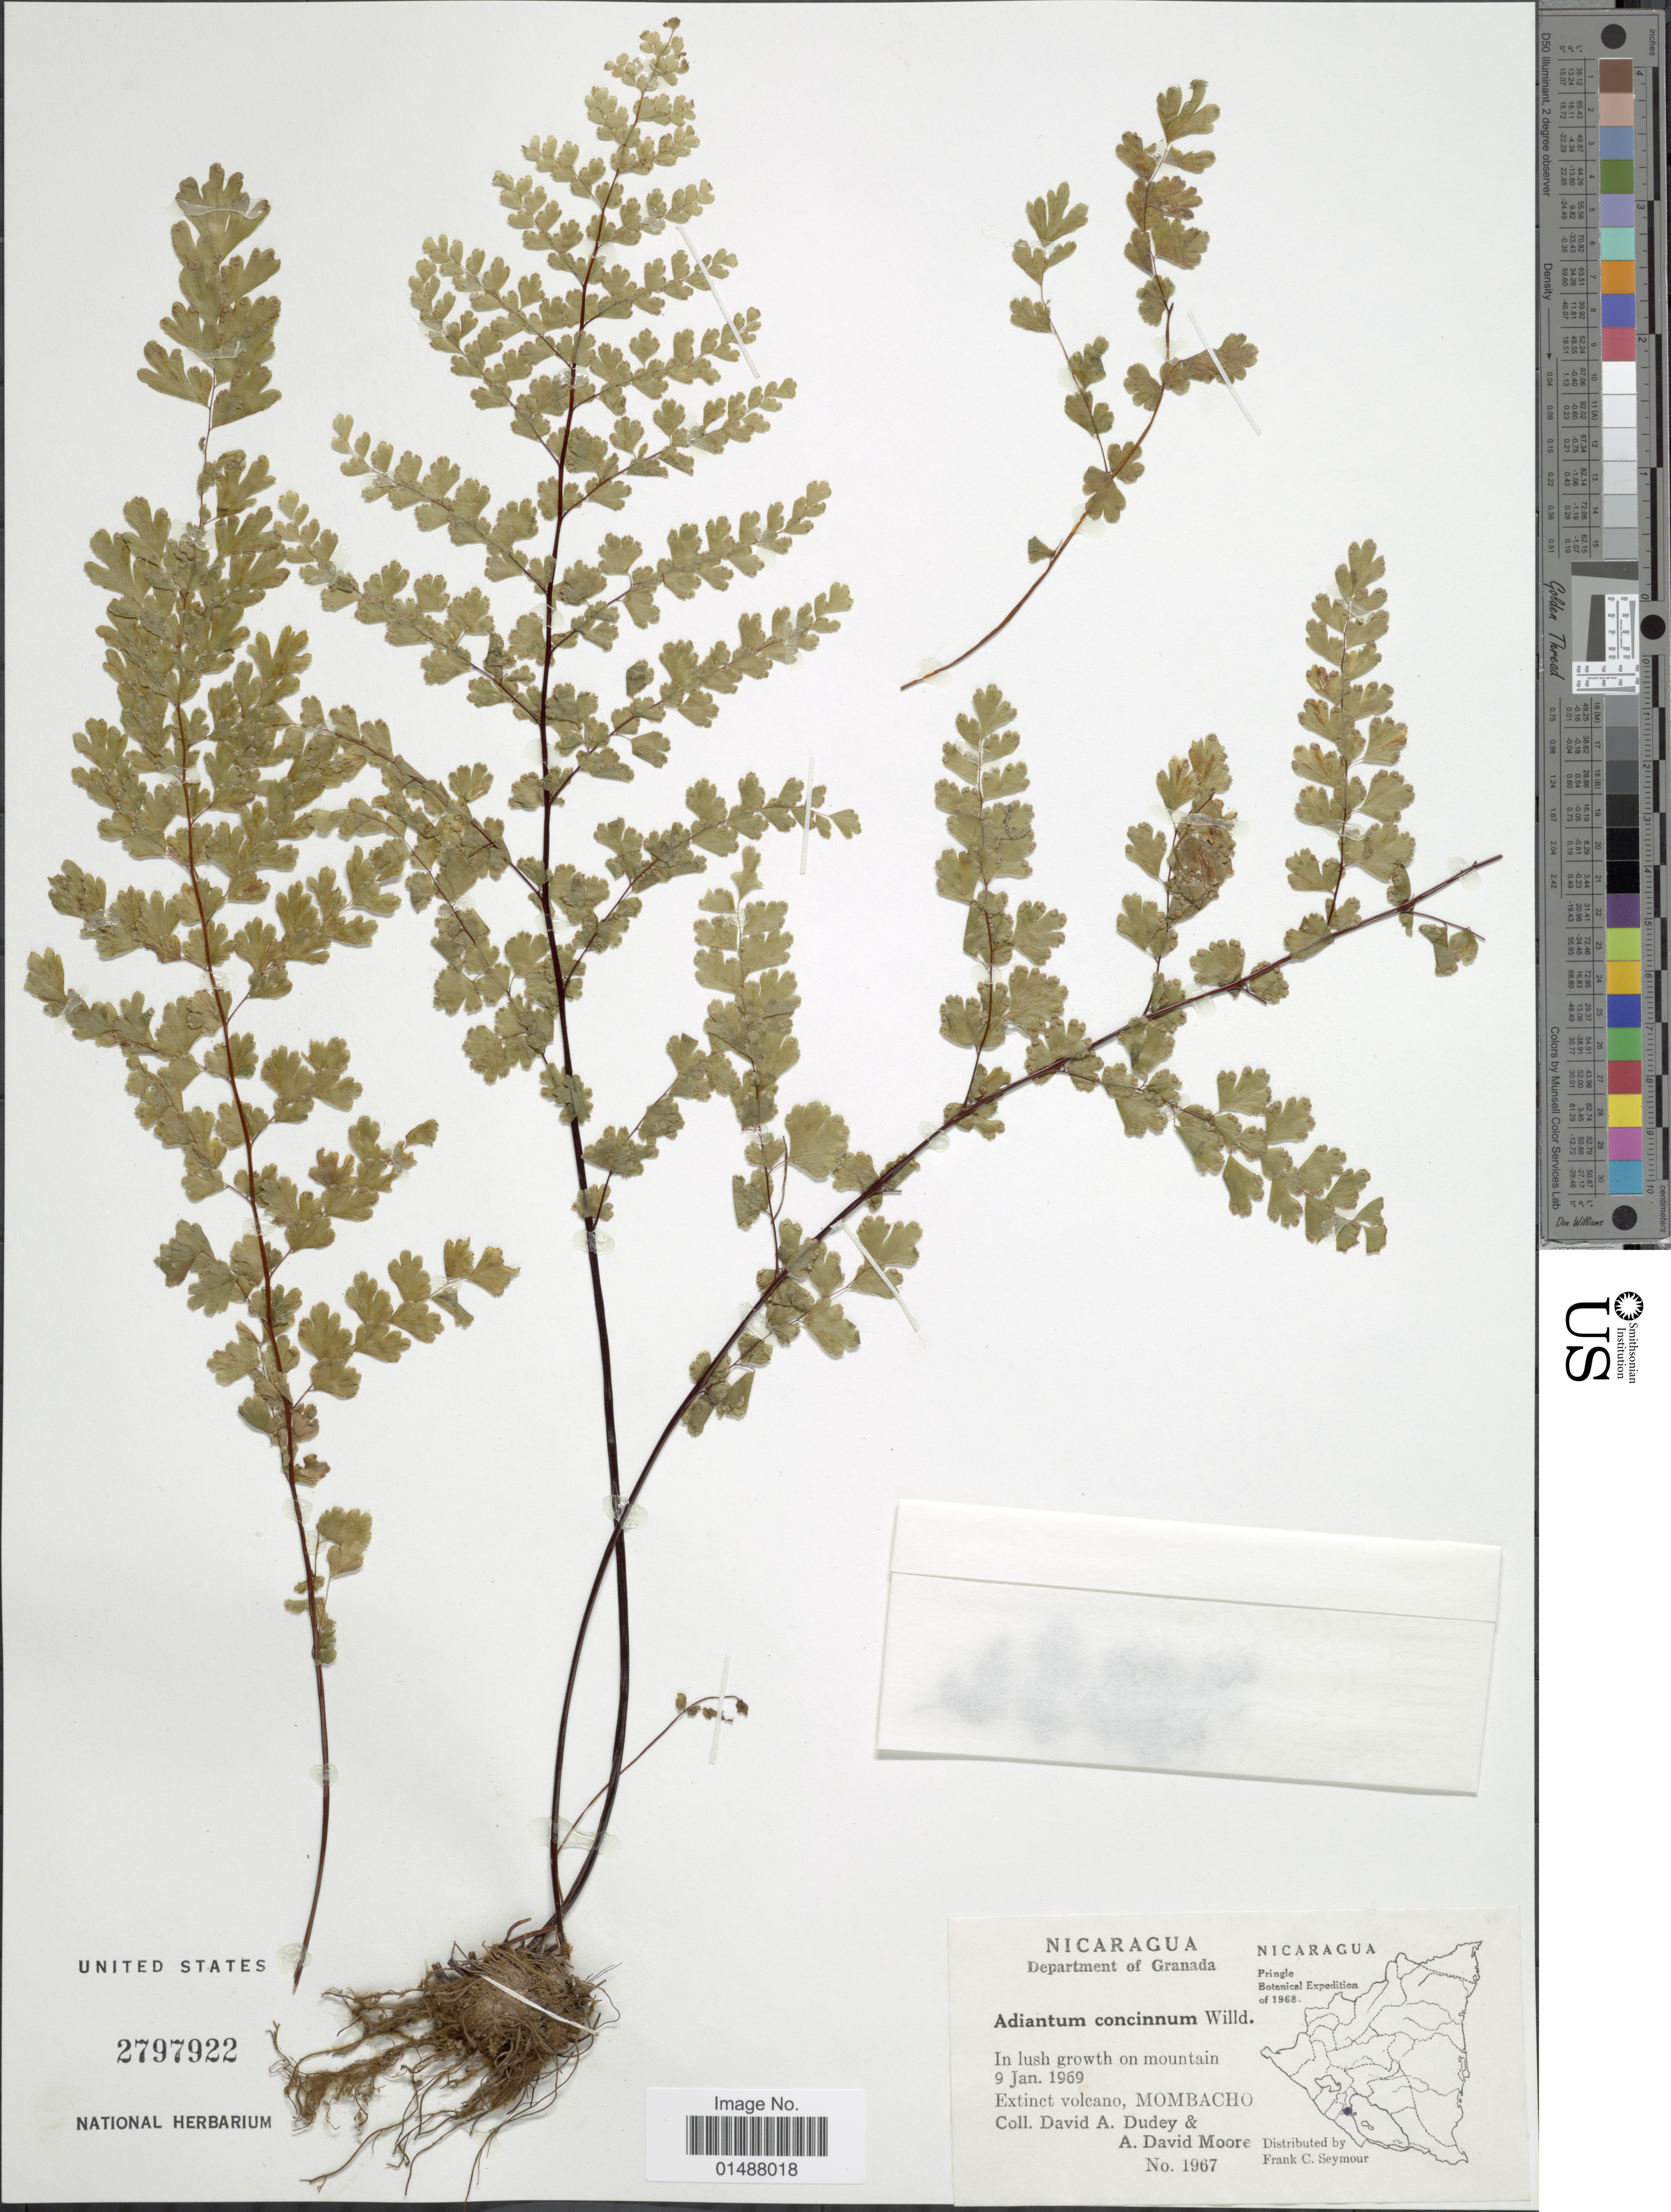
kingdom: Plantae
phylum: Tracheophyta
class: Polypodiopsida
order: Polypodiales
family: Pteridaceae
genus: Adiantum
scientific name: Adiantum concinnum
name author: Humb. & Bonpl. ex Willd.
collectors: D. Dudey & A. Moore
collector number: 1967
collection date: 1969-01-09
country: Nicaragua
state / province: Granada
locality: Extinct volcano, Mombacho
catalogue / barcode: US 2737922